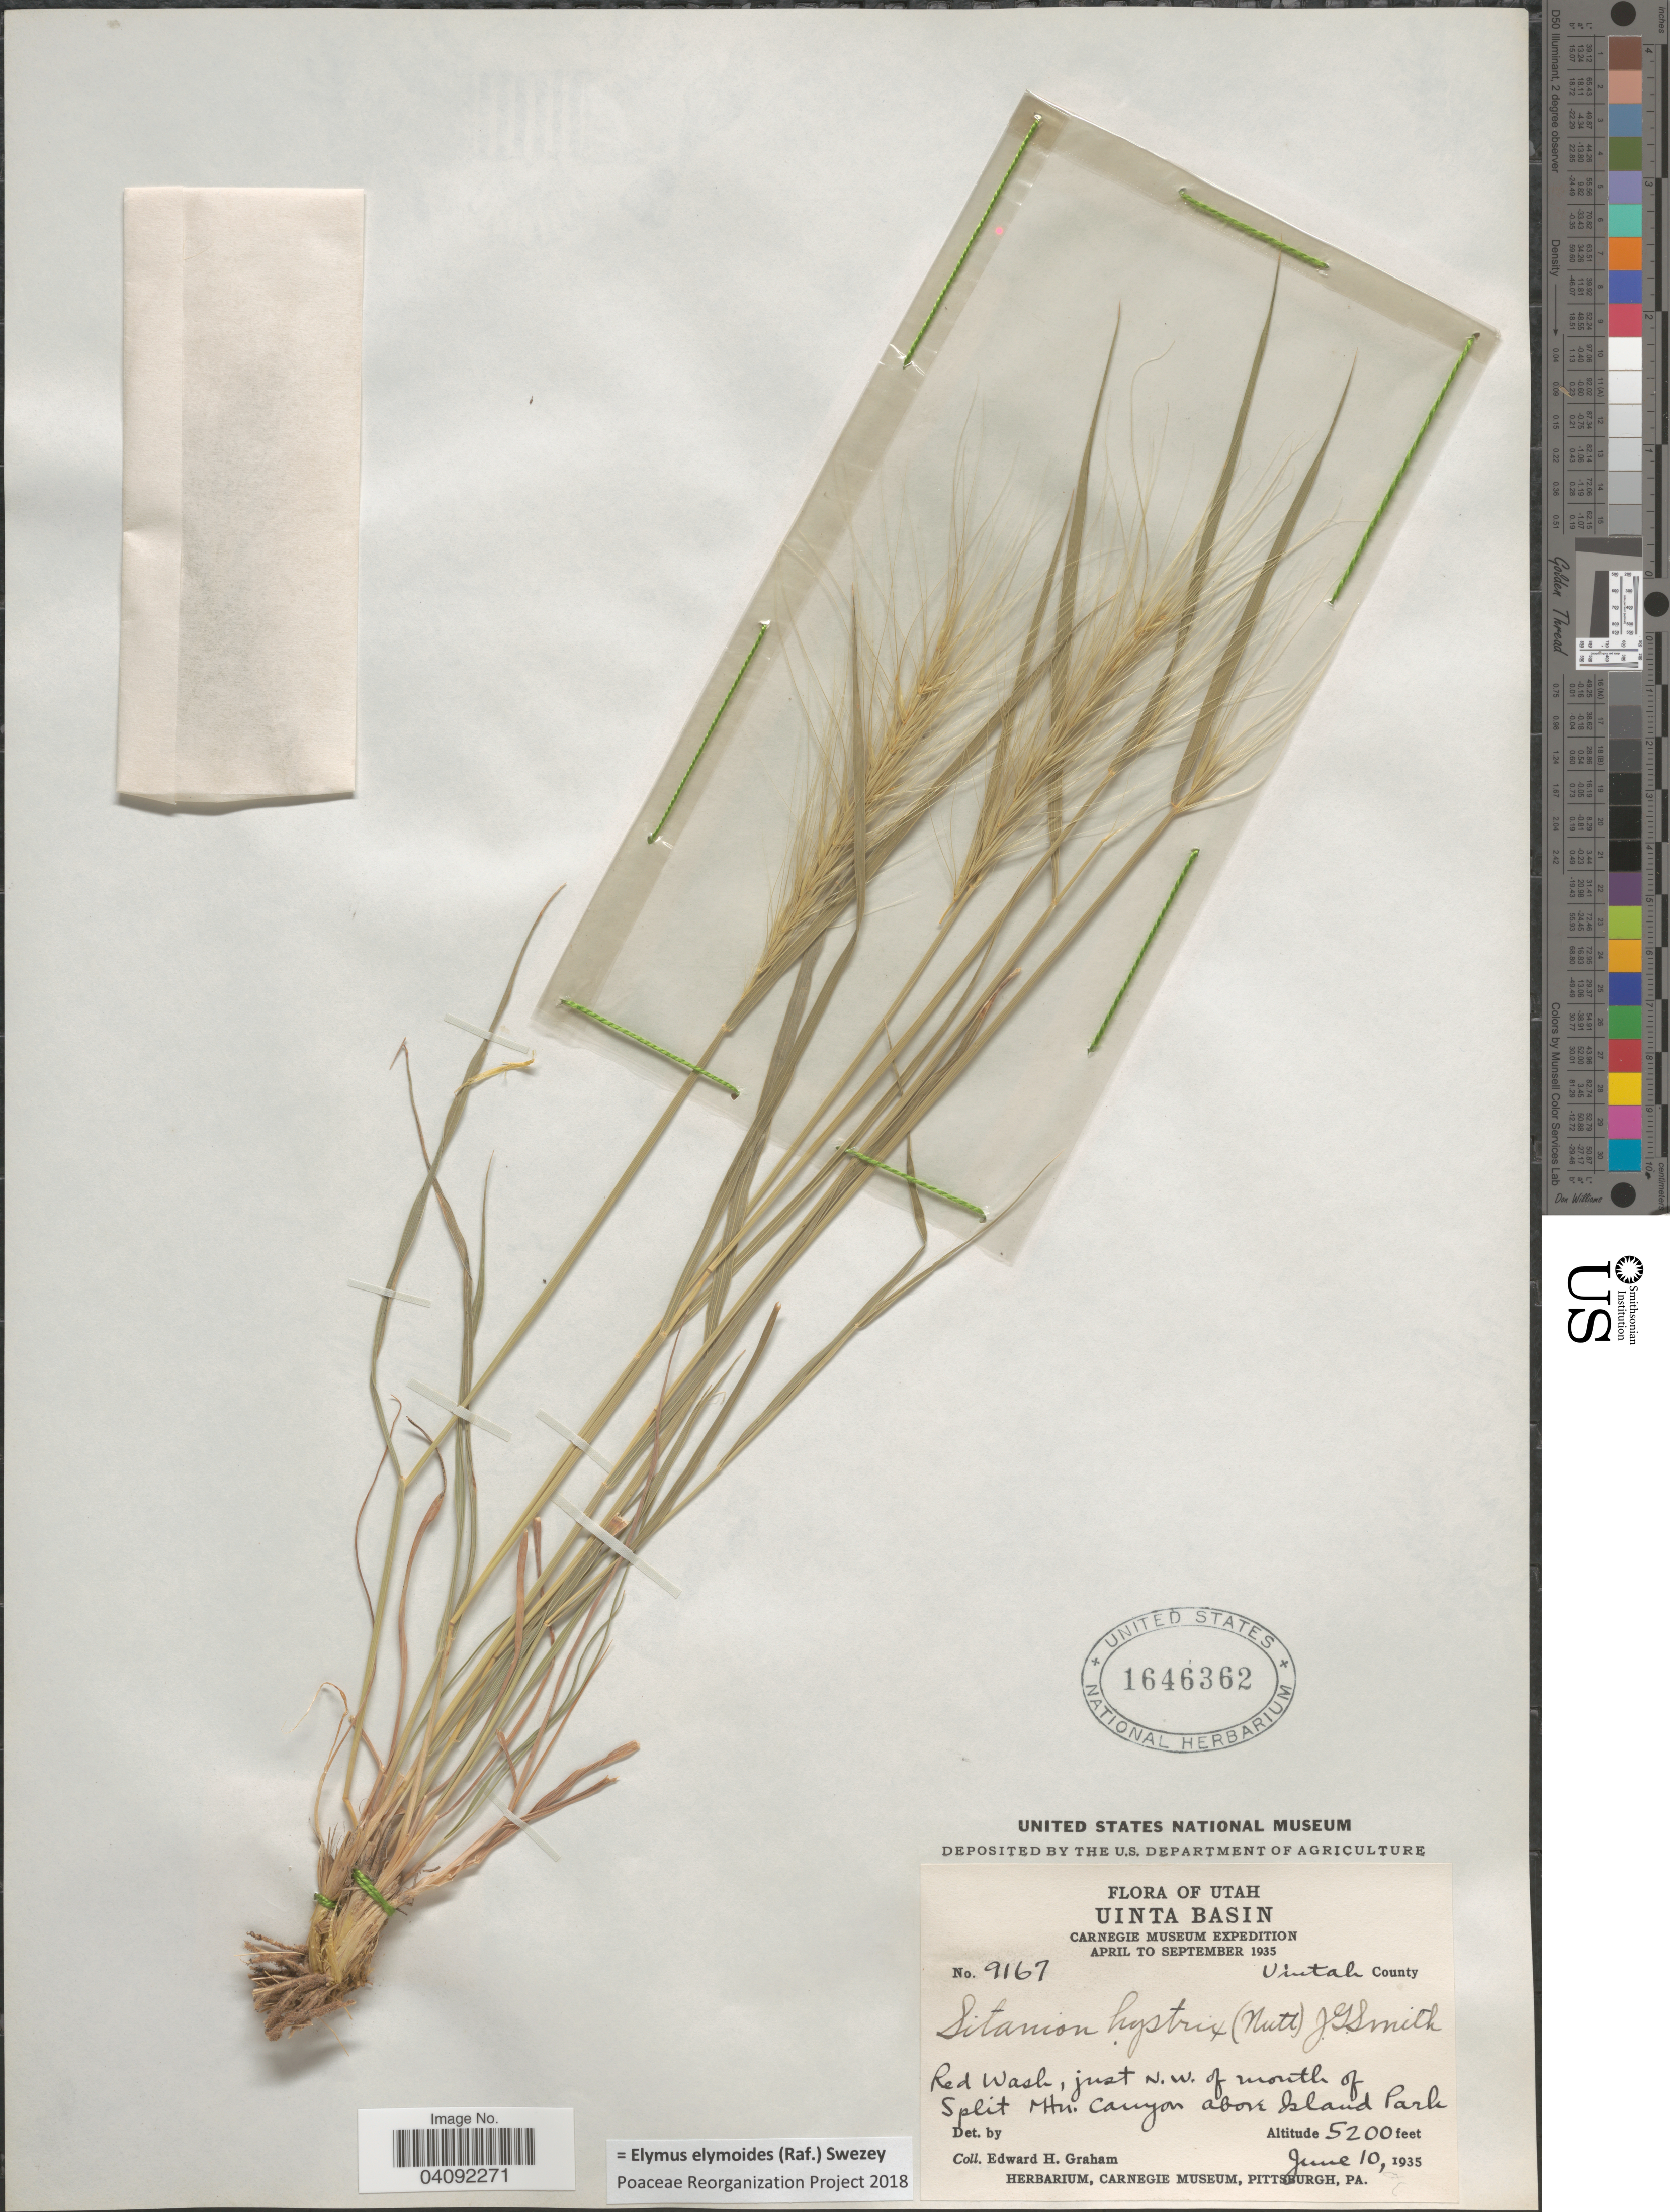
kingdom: Plantae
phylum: Tracheophyta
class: Liliopsida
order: Poales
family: Poaceae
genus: Elymus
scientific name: Elymus elymoides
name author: (Raf.) Swezey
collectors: E. H. Graham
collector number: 9167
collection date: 1935-06-10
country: United States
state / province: Utah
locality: Uinta Basin. Carnegie Museum Expedition April to September 1935. Uintah County. Red Wash, just N.W. of mouth of Split Mtn. Canyon above Island Park.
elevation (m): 1585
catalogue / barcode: US 1646362